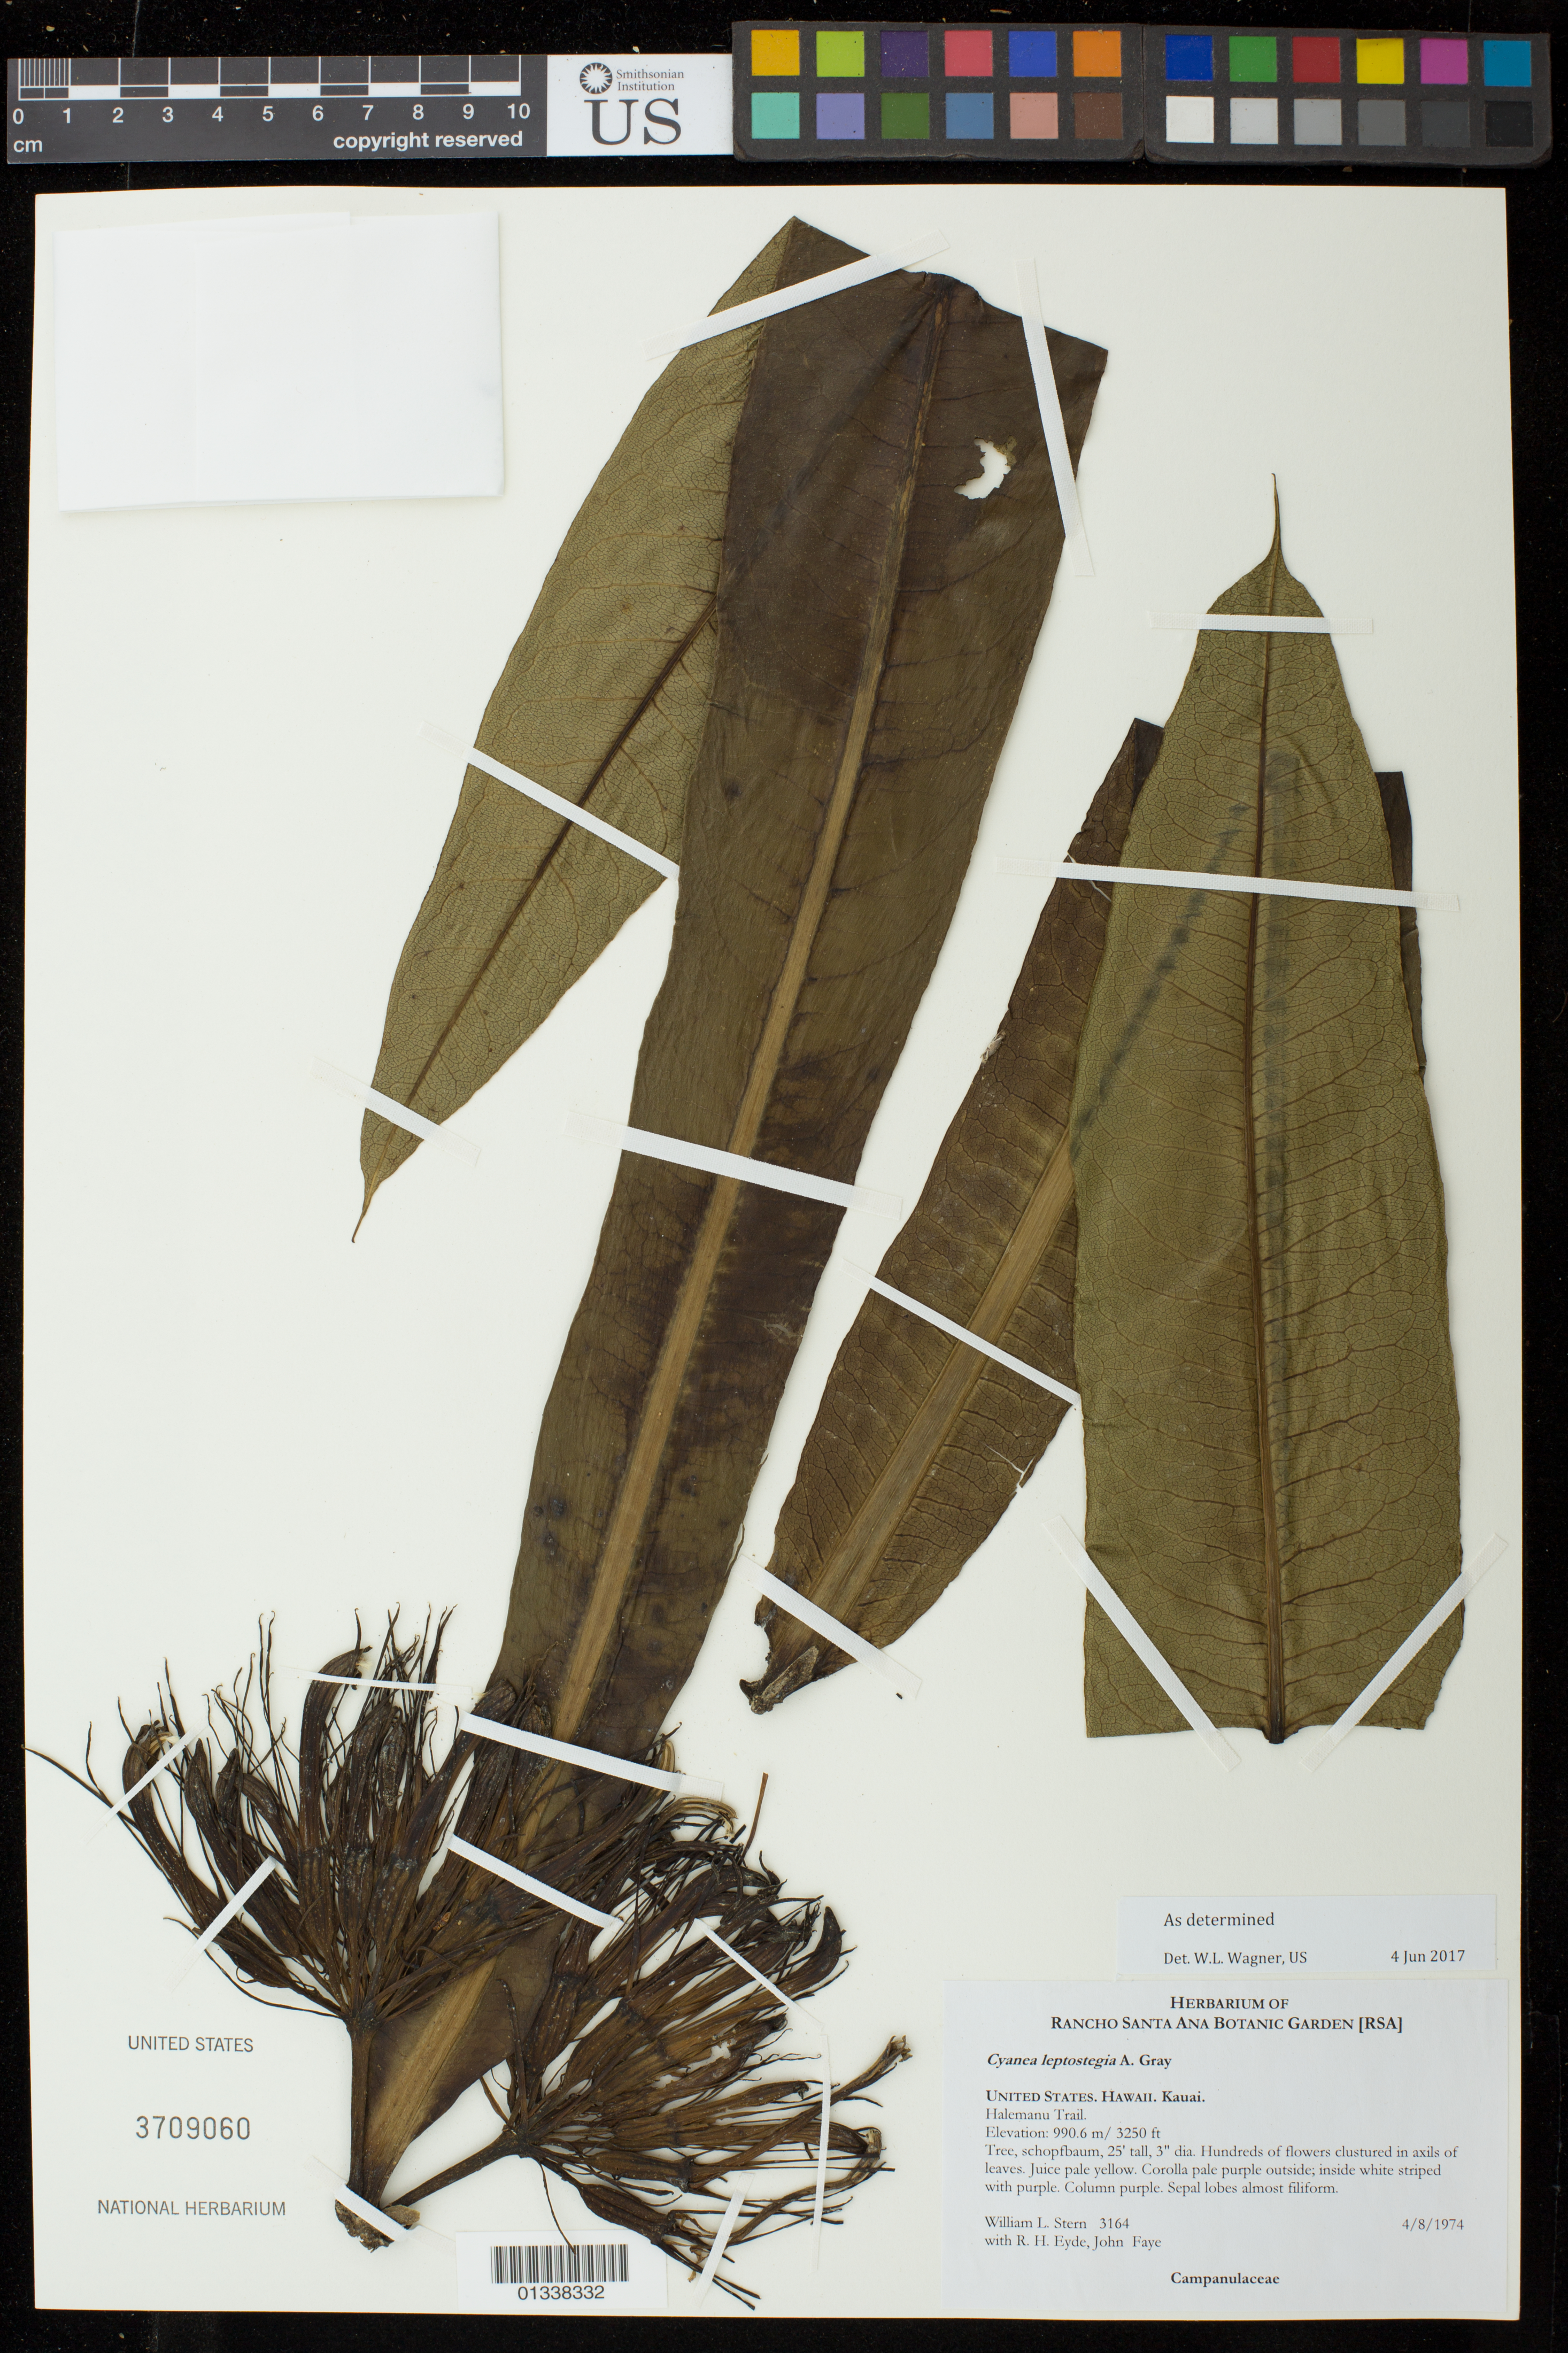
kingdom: Plantae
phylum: Tracheophyta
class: Magnoliopsida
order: Asterales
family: Campanulaceae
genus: Cyanea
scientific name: Cyanea leptostegia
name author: A. Gray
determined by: Wagner, W. L., (BOT), Smithsonian Institution - National Museum of Natural History (UNITED STATES)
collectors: W. L. Stern, R. H. Eyde & J. Faye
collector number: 3164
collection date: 1974-04-08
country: United States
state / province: Hawaii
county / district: Kauai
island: Kaua'i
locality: Halemanu Trail.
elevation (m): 990.6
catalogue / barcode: US 3709060